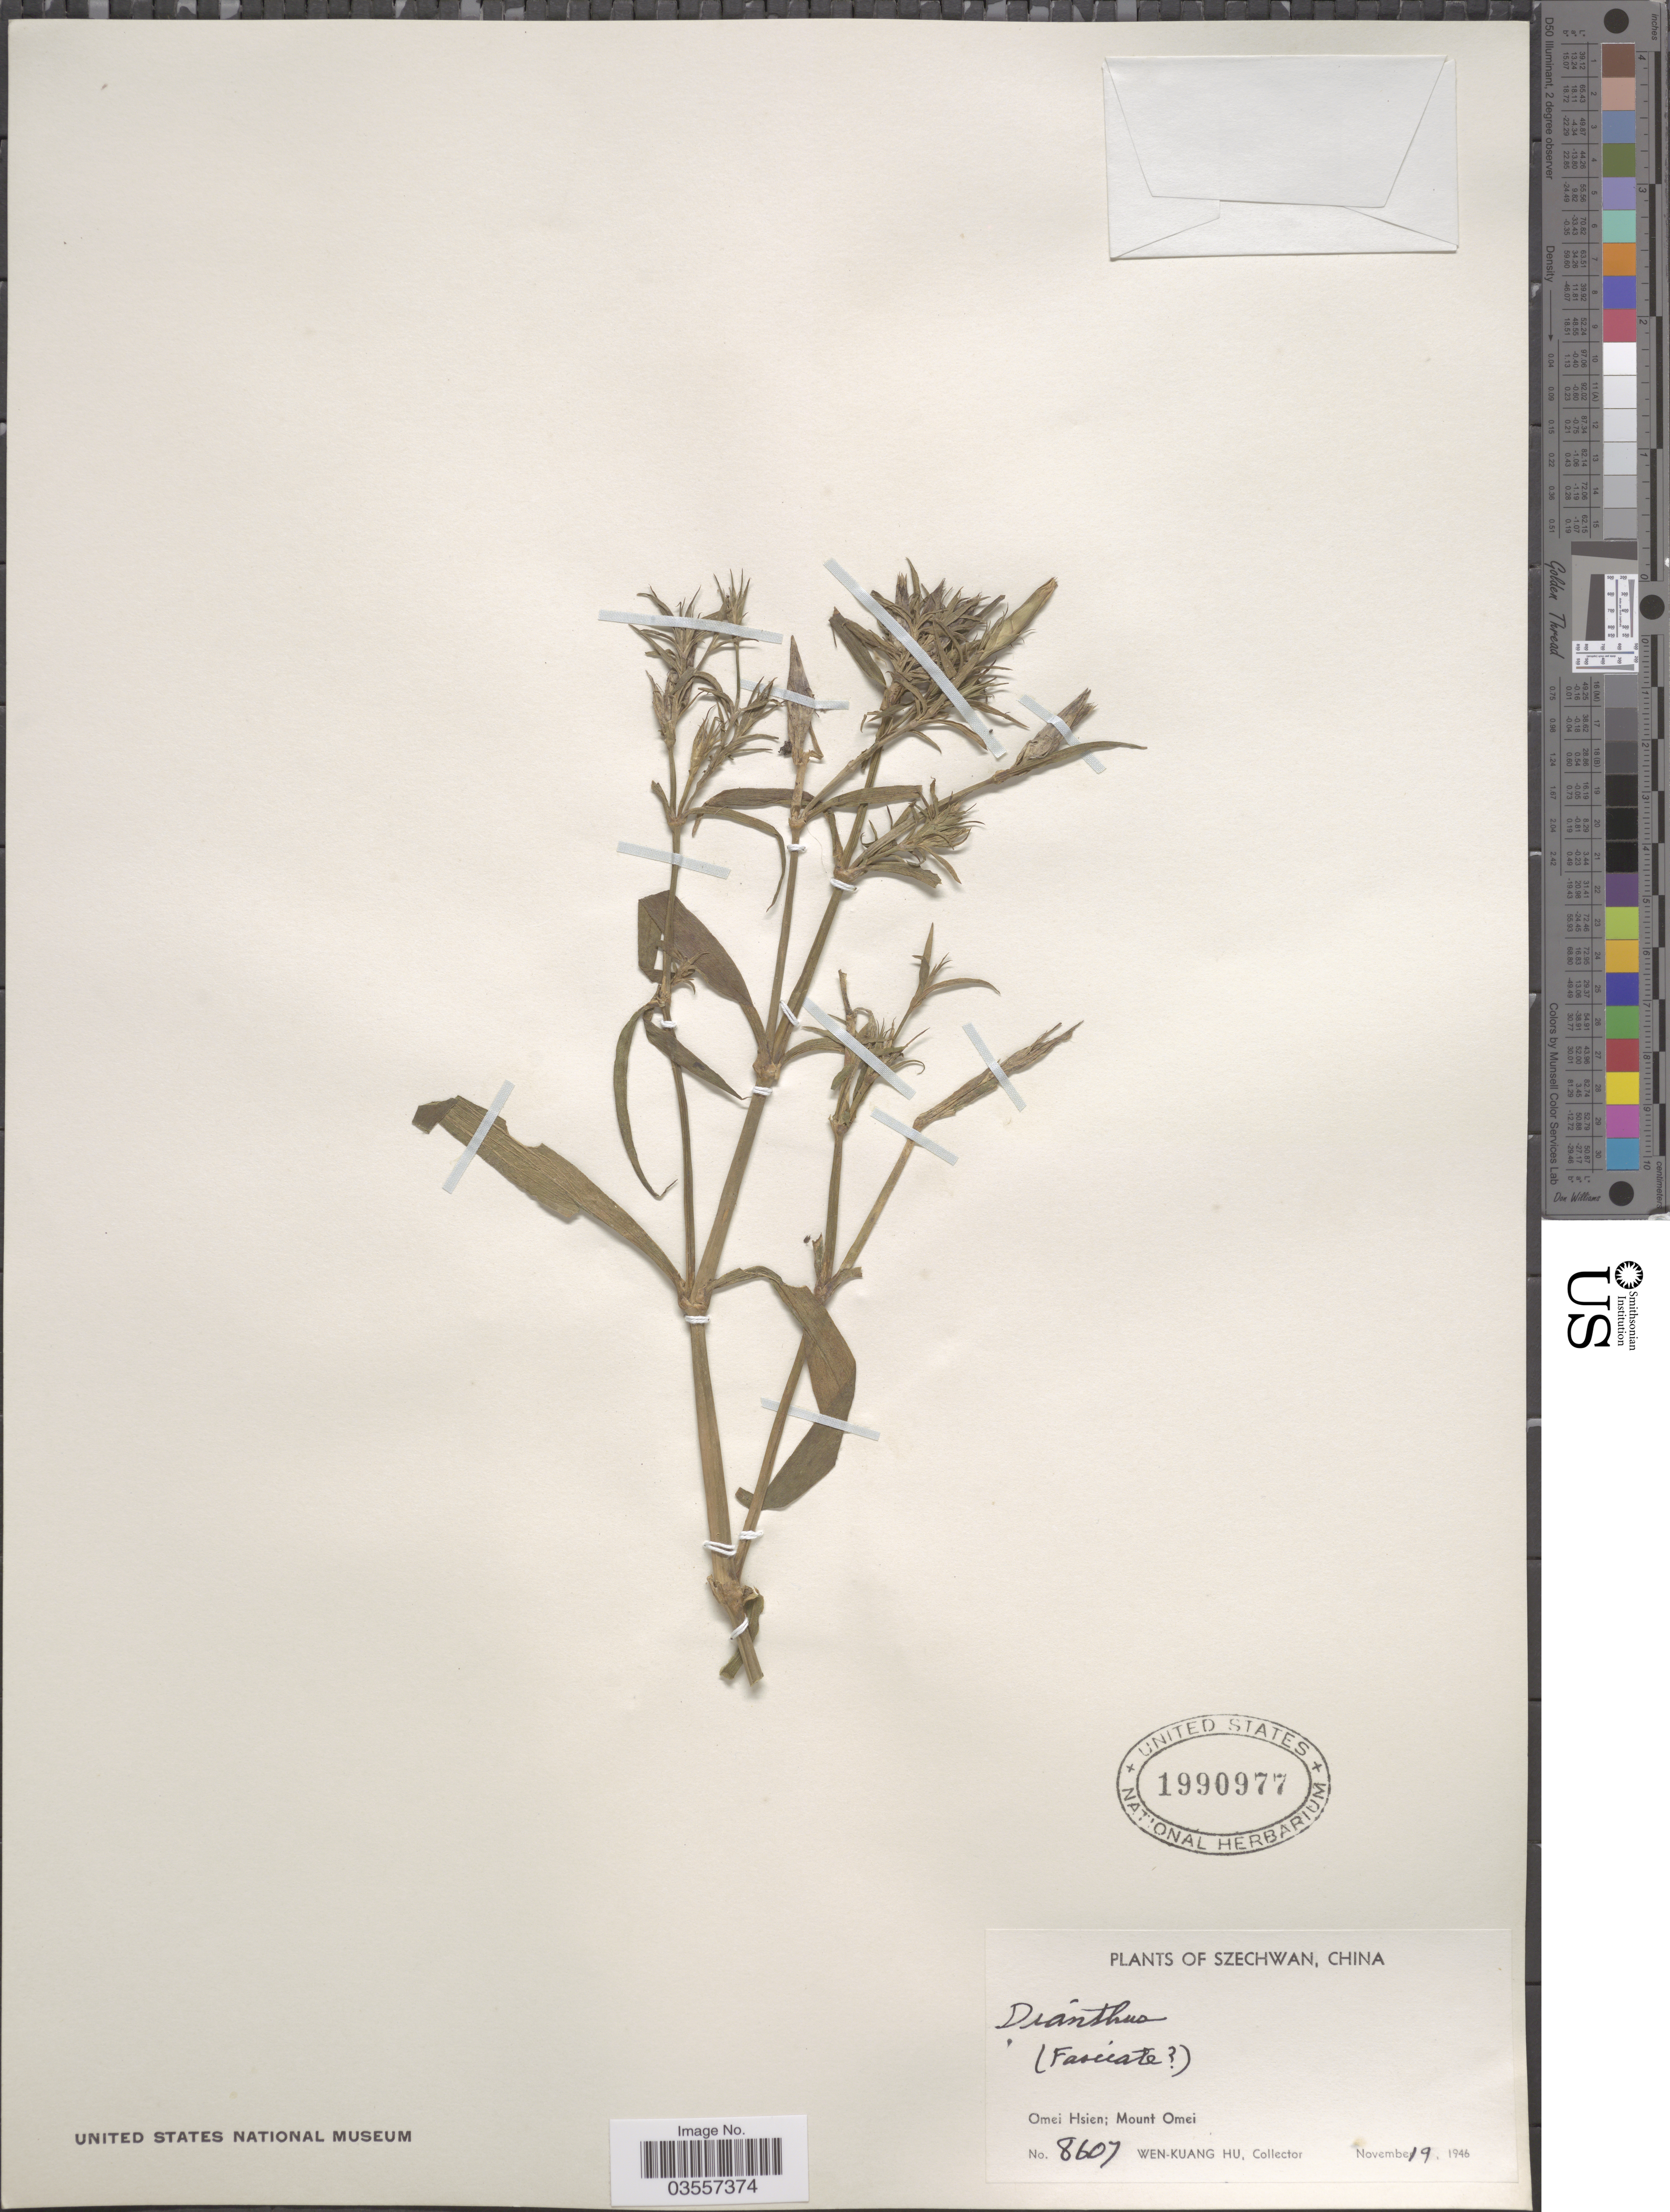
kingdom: Plantae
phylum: Tracheophyta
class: Magnoliopsida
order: Caryophyllales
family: Caryophyllaceae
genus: Dianthus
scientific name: Dianthus sp.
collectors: W. K. Hu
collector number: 8607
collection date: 1946-11-19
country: China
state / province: Sichuan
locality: Szechwan. Omei Hsien; Mount Omei.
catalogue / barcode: US 1990977